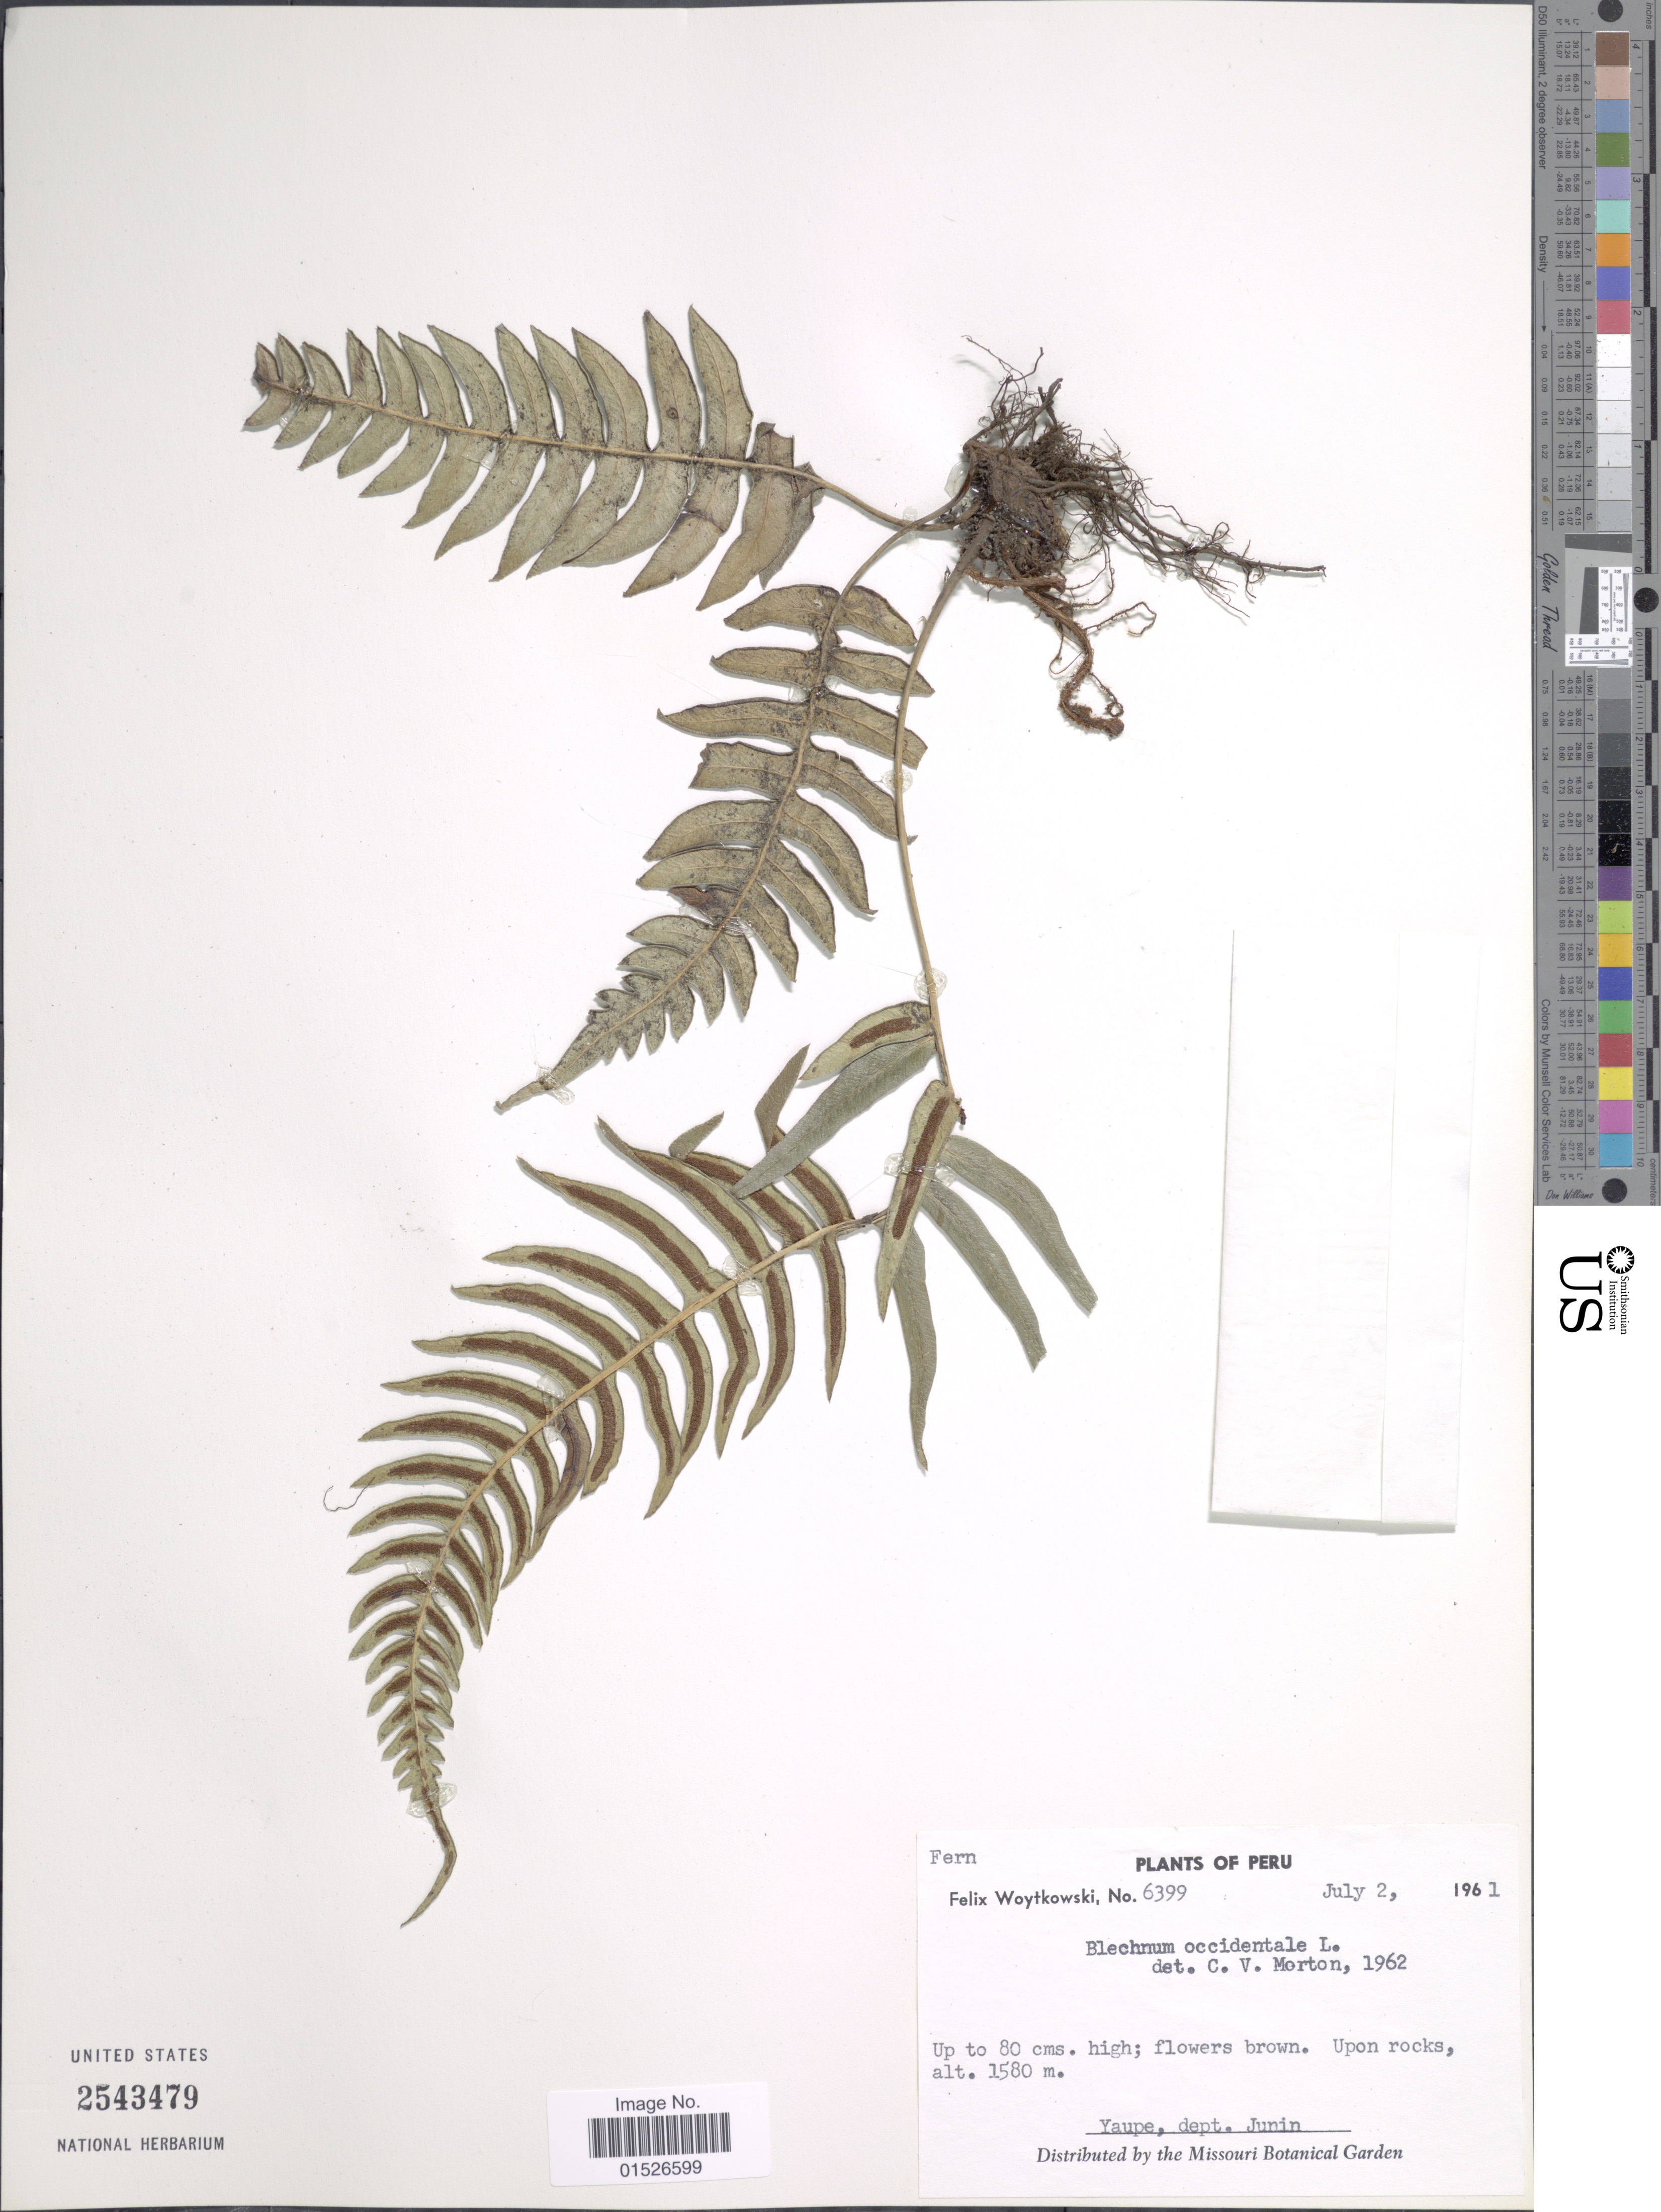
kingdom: Plantae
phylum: Tracheophyta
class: Polypodiopsida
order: Polypodiales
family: Blechnaceae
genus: Blechnum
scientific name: Blechnum occidentale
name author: L.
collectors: F. Woytkowski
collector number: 6399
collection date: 1961-07-02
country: Peru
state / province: Junín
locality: Yaupe, dept. Junin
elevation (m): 1580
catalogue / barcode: US 2543479